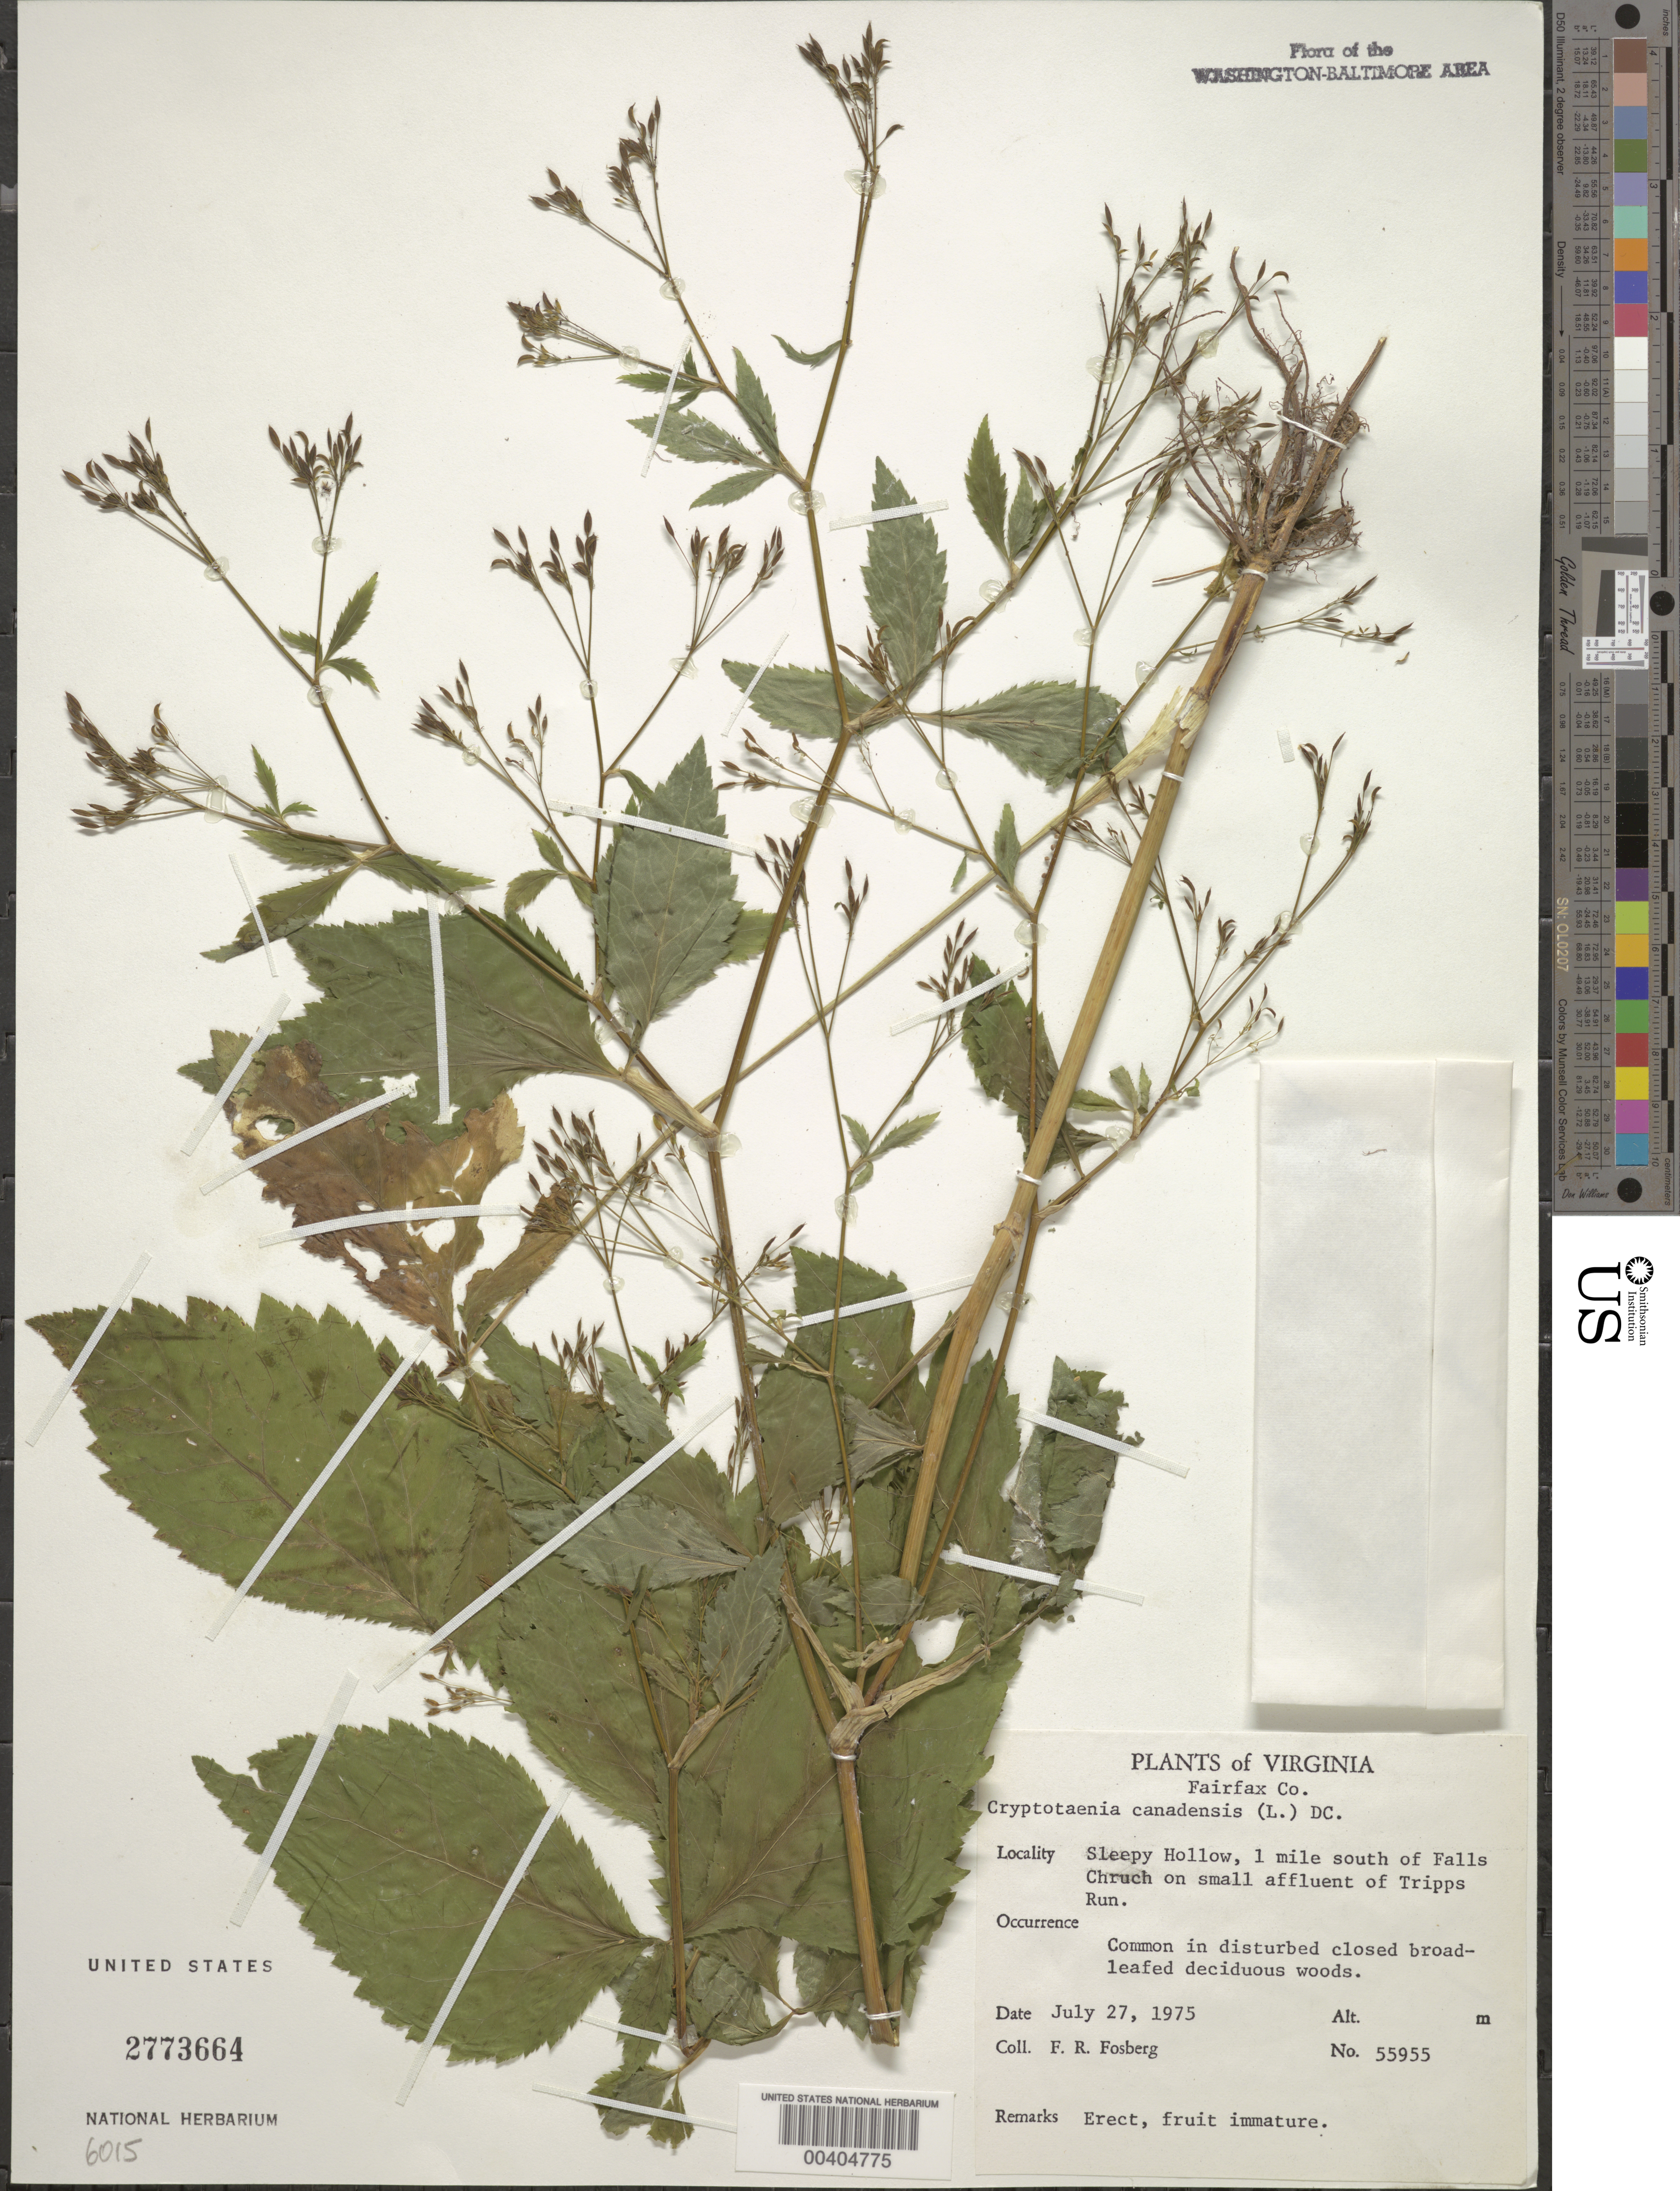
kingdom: Plantae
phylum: Tracheophyta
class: Magnoliopsida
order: Apiales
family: Apiaceae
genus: Cryptotaenia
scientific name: Cryptotaenia canadensis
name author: (L.) DC.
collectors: F. R. Fosberg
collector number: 55955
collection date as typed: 27 Jul 1975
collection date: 1975-07-27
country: United States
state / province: Virginia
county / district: Fairfax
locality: Sleepy Hollow, south of Falls Church, affluent of Tripps Run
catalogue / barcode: US 2773664